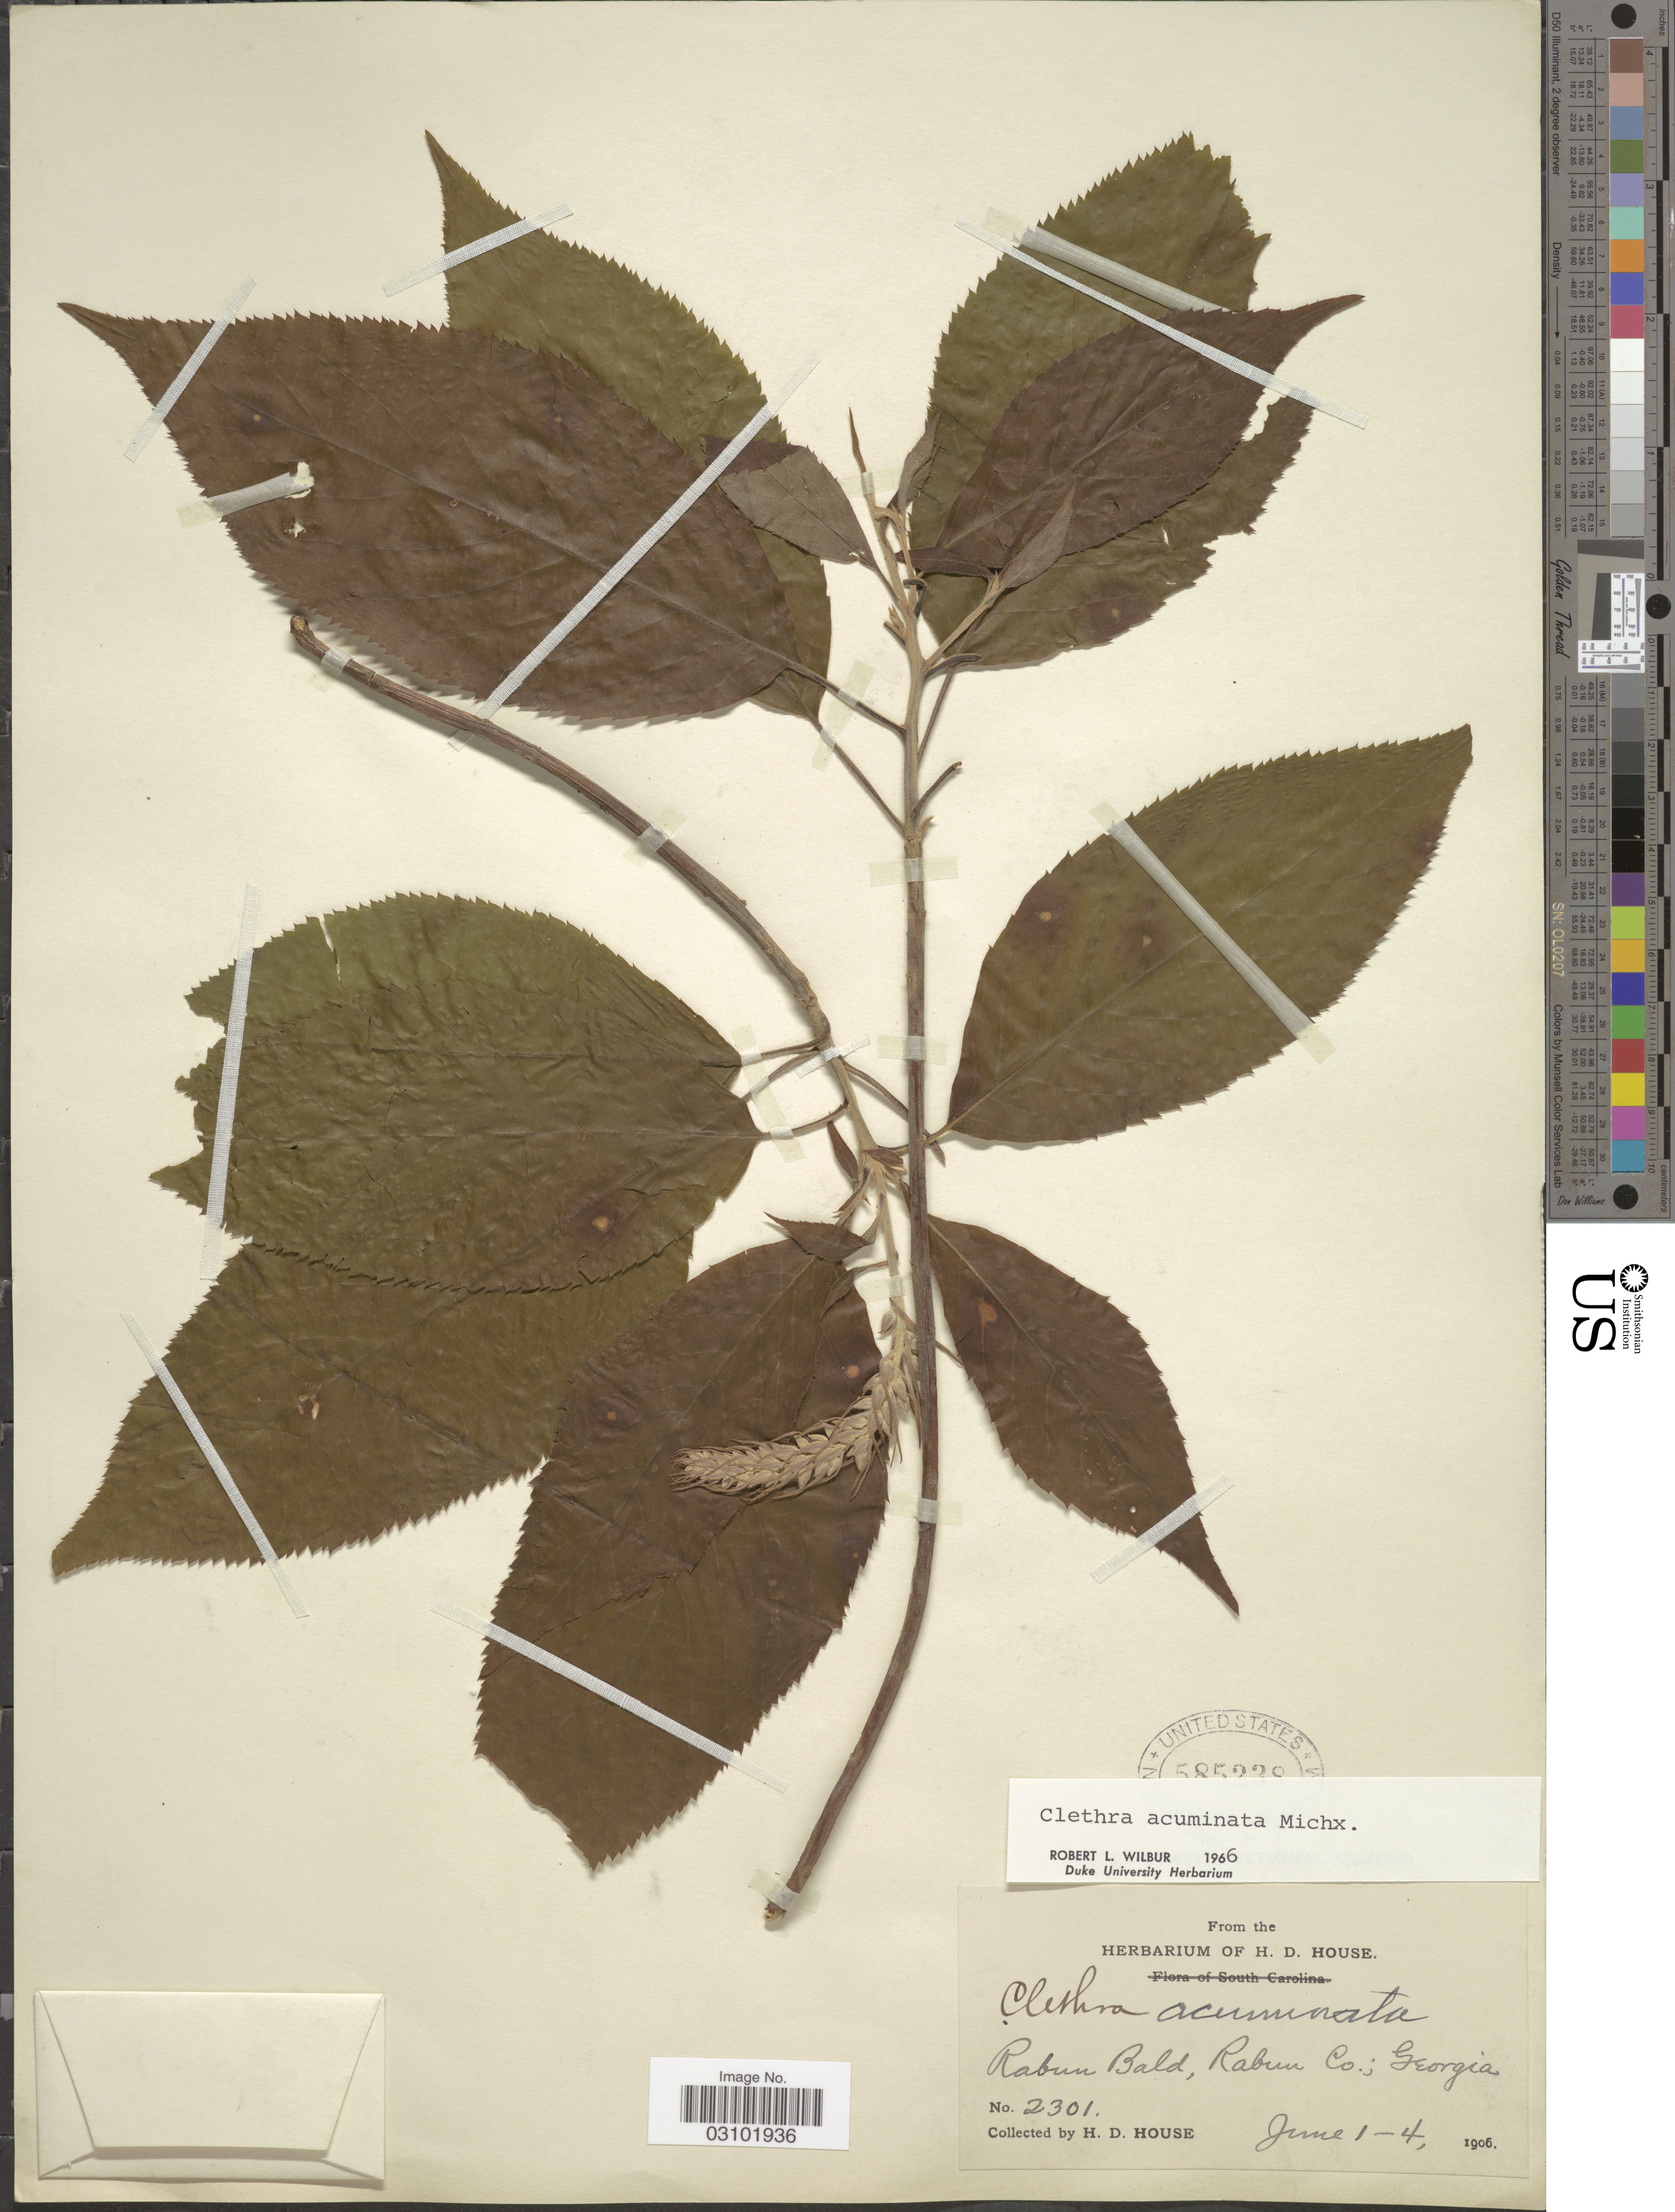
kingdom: Plantae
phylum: Tracheophyta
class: Magnoliopsida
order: Ericales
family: Clethraceae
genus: Clethra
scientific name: Clethra acuminata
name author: Michx.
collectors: H. D. House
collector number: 2301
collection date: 1906-06-01/1906-06-04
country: United States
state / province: Georgia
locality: Rabun Bald, Rabun Co.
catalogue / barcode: US 585238